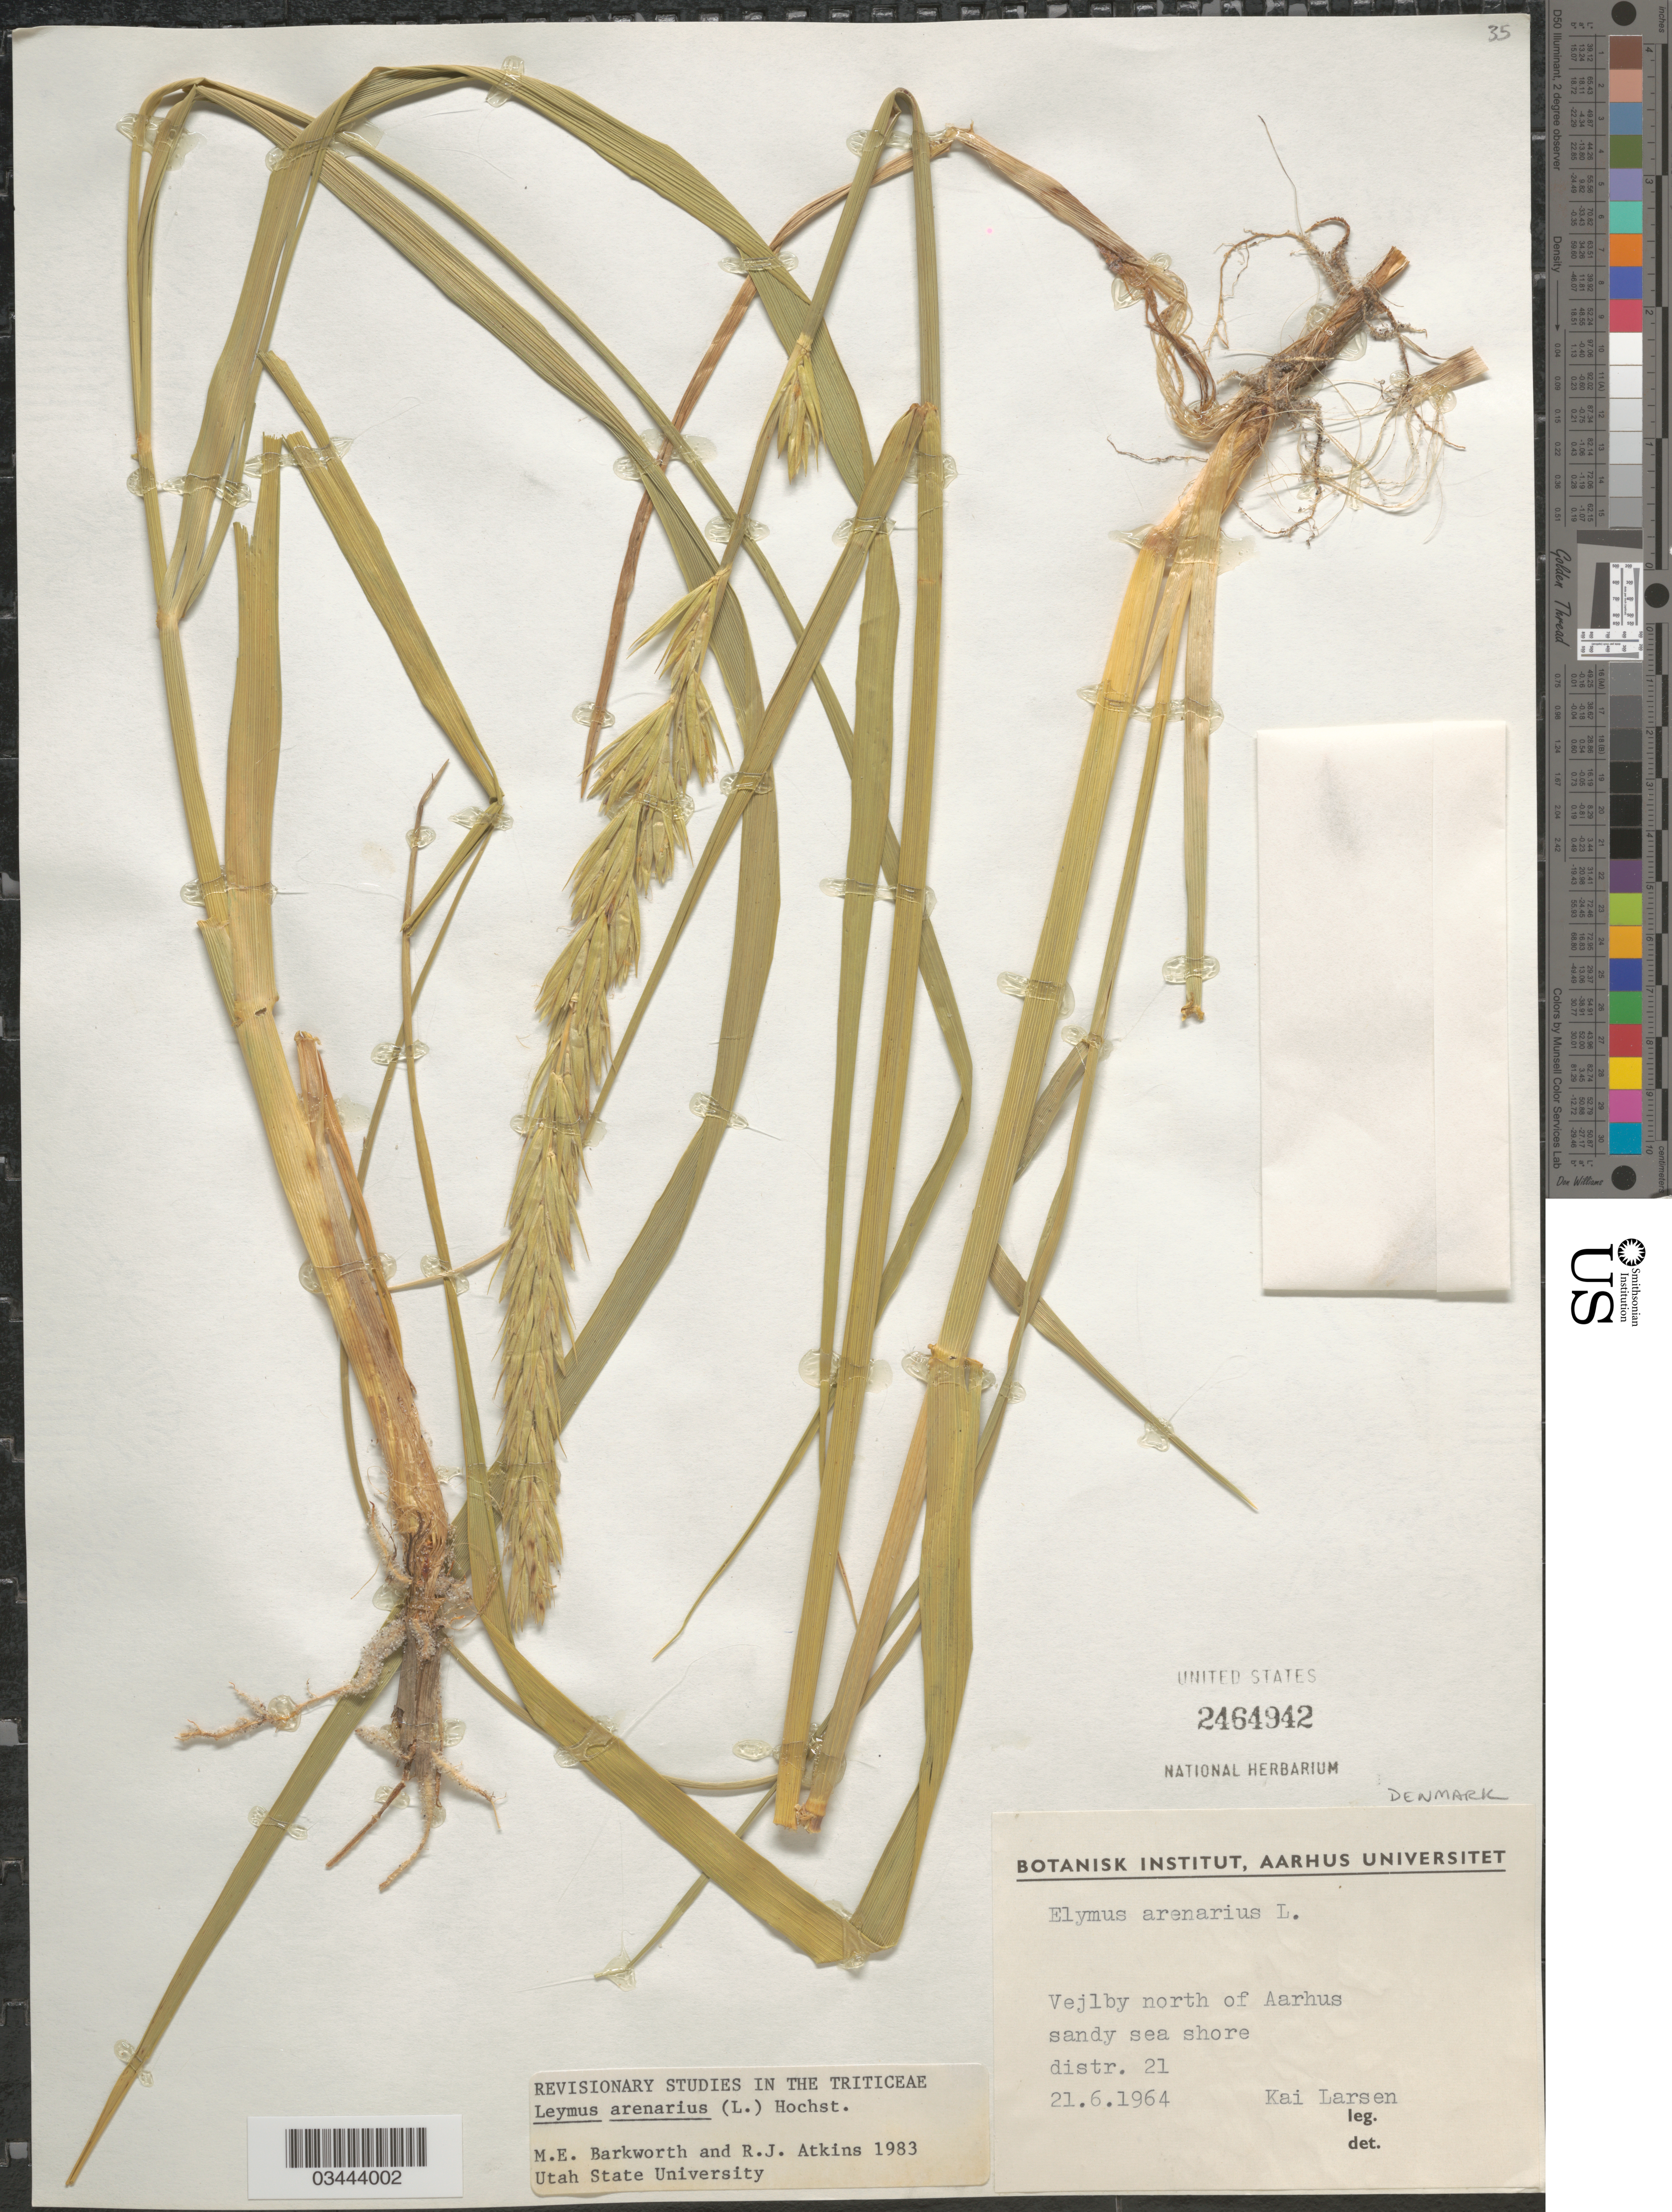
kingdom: Plantae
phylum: Tracheophyta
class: Liliopsida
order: Poales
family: Poaceae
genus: Leymus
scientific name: Leymus arenarius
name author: (L.) Hochst.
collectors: K. Larsen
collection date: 1964-06-21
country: Denmark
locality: Vejlby north of Aarhus. Sandy sea shore distr. 21.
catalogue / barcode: US 2464942